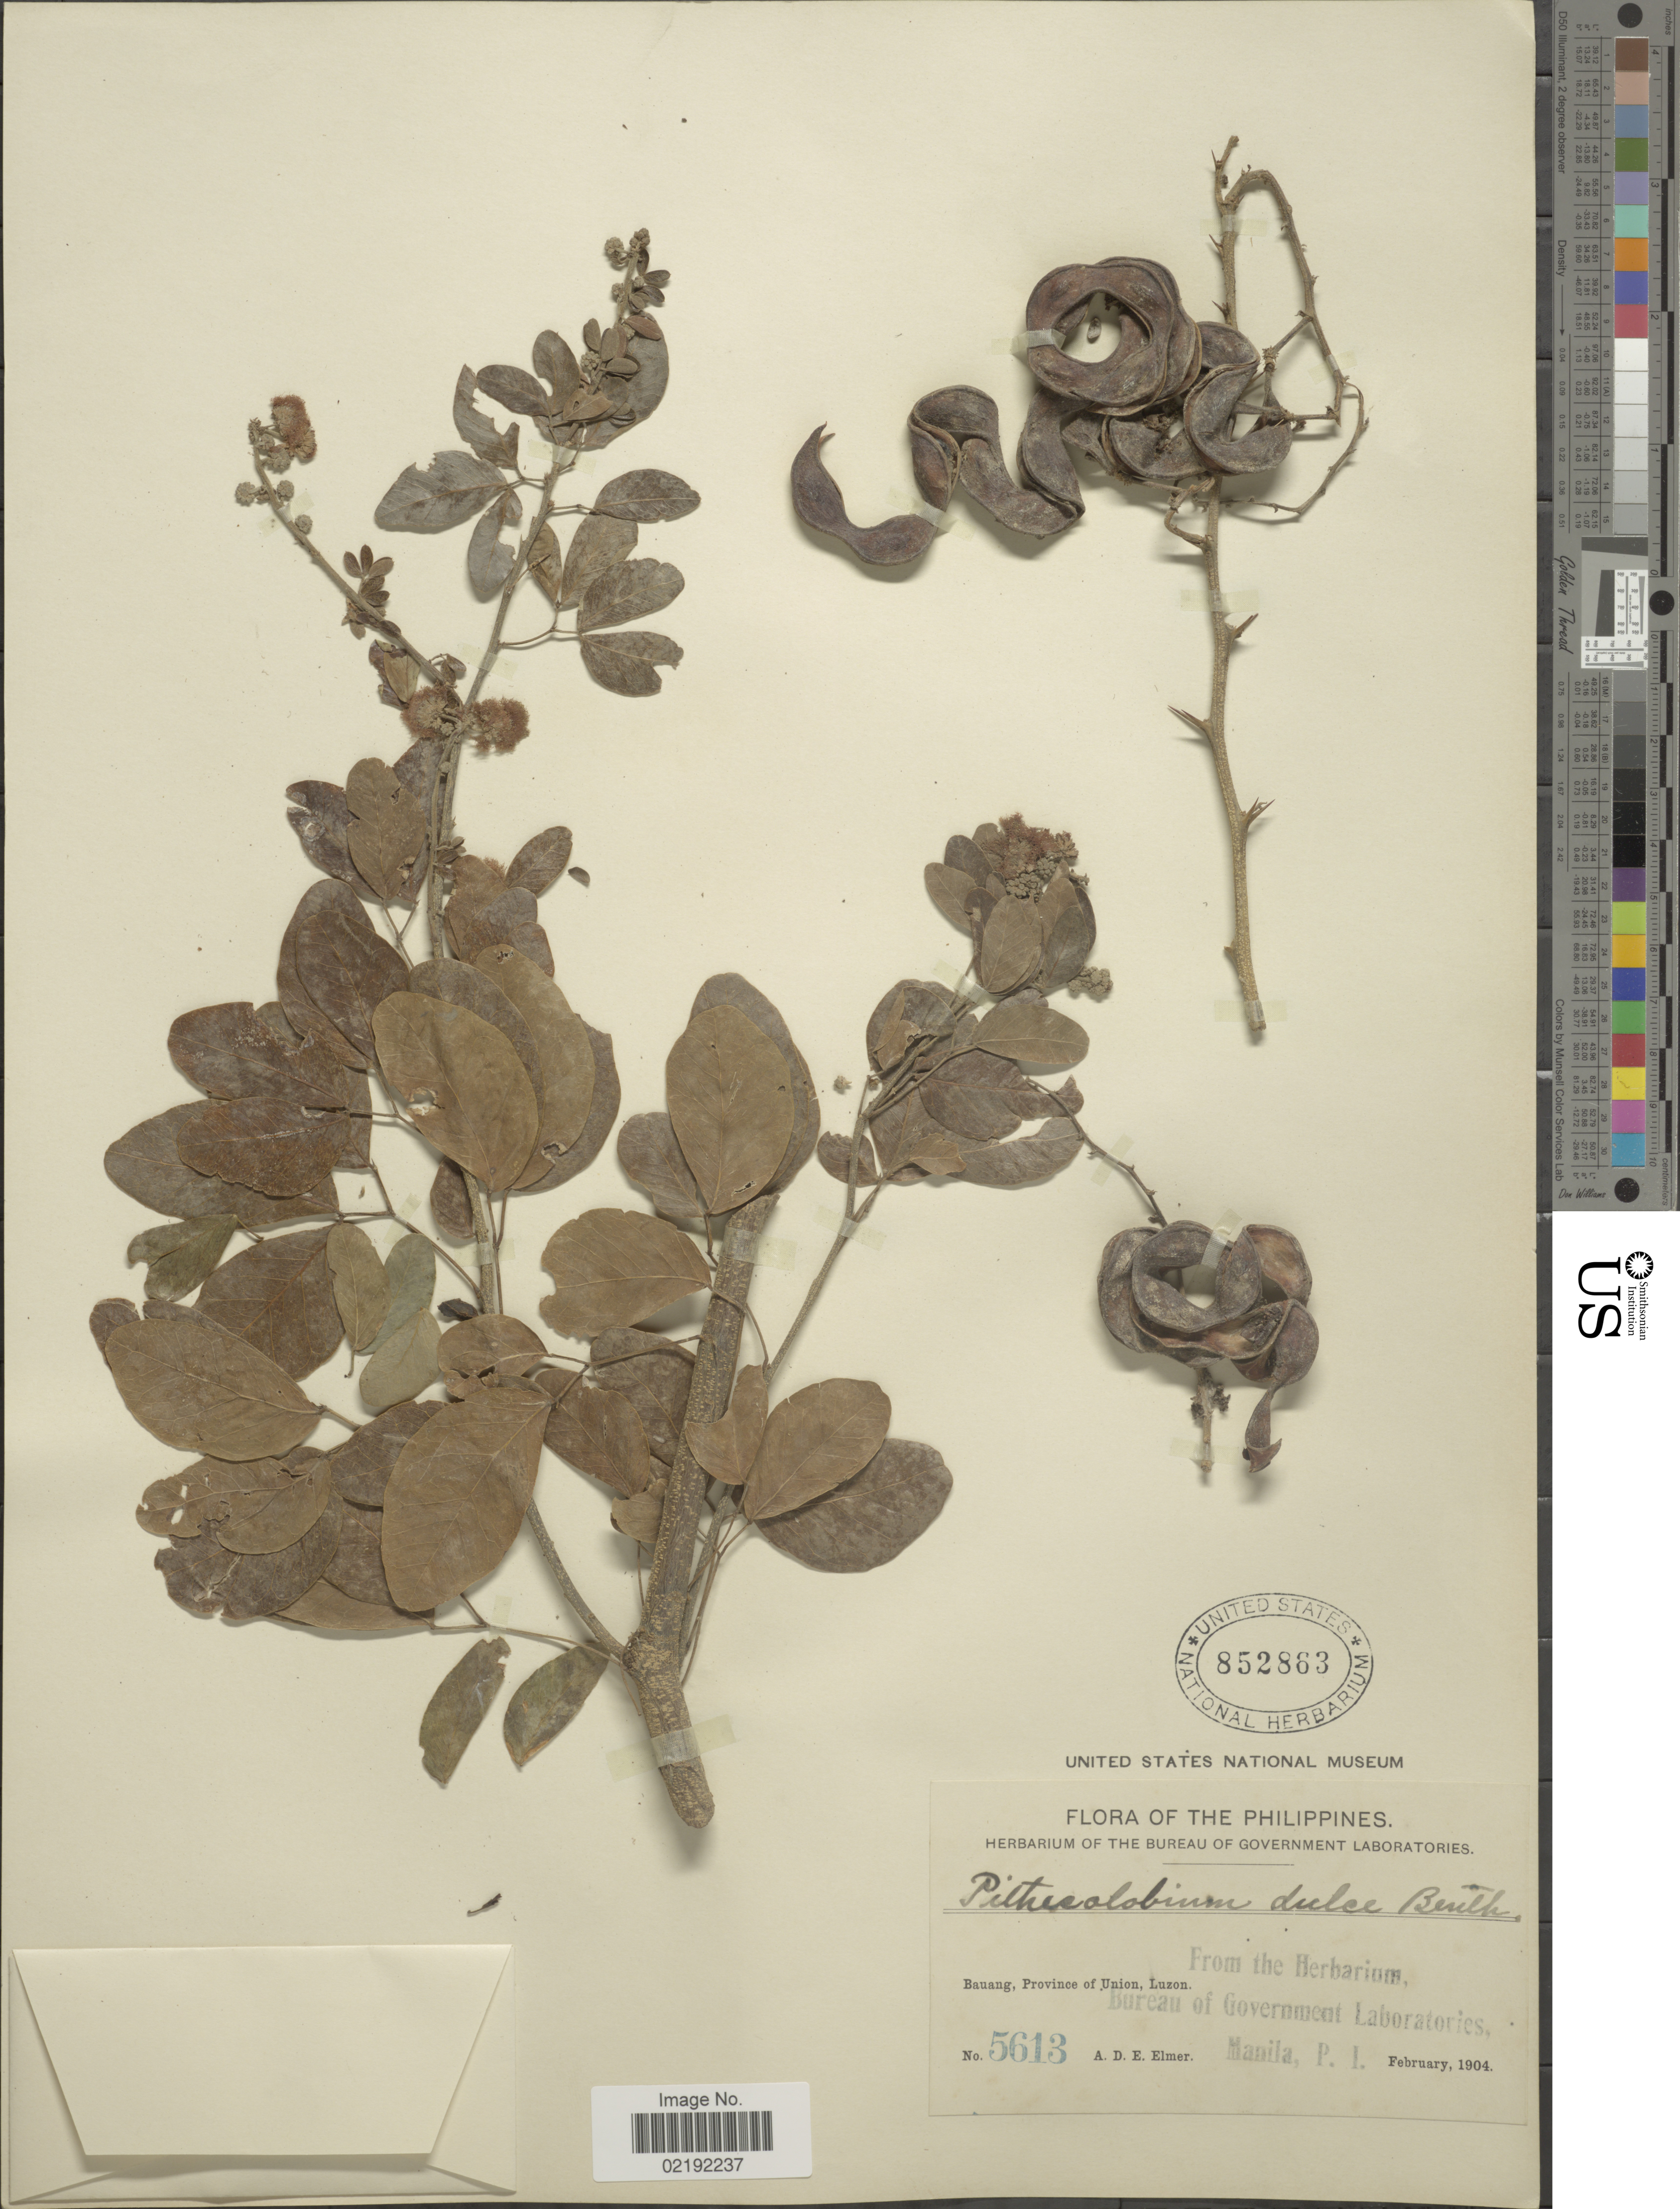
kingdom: Plantae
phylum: Tracheophyta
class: Magnoliopsida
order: Fabales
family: Fabaceae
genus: Pithecellobium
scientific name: Pithecellobium dulce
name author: (Roxb.) Benth.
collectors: A. D. E. Elmer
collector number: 5613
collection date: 1904-02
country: Philippines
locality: Bauang, Province of Union, Luzon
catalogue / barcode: US 852863